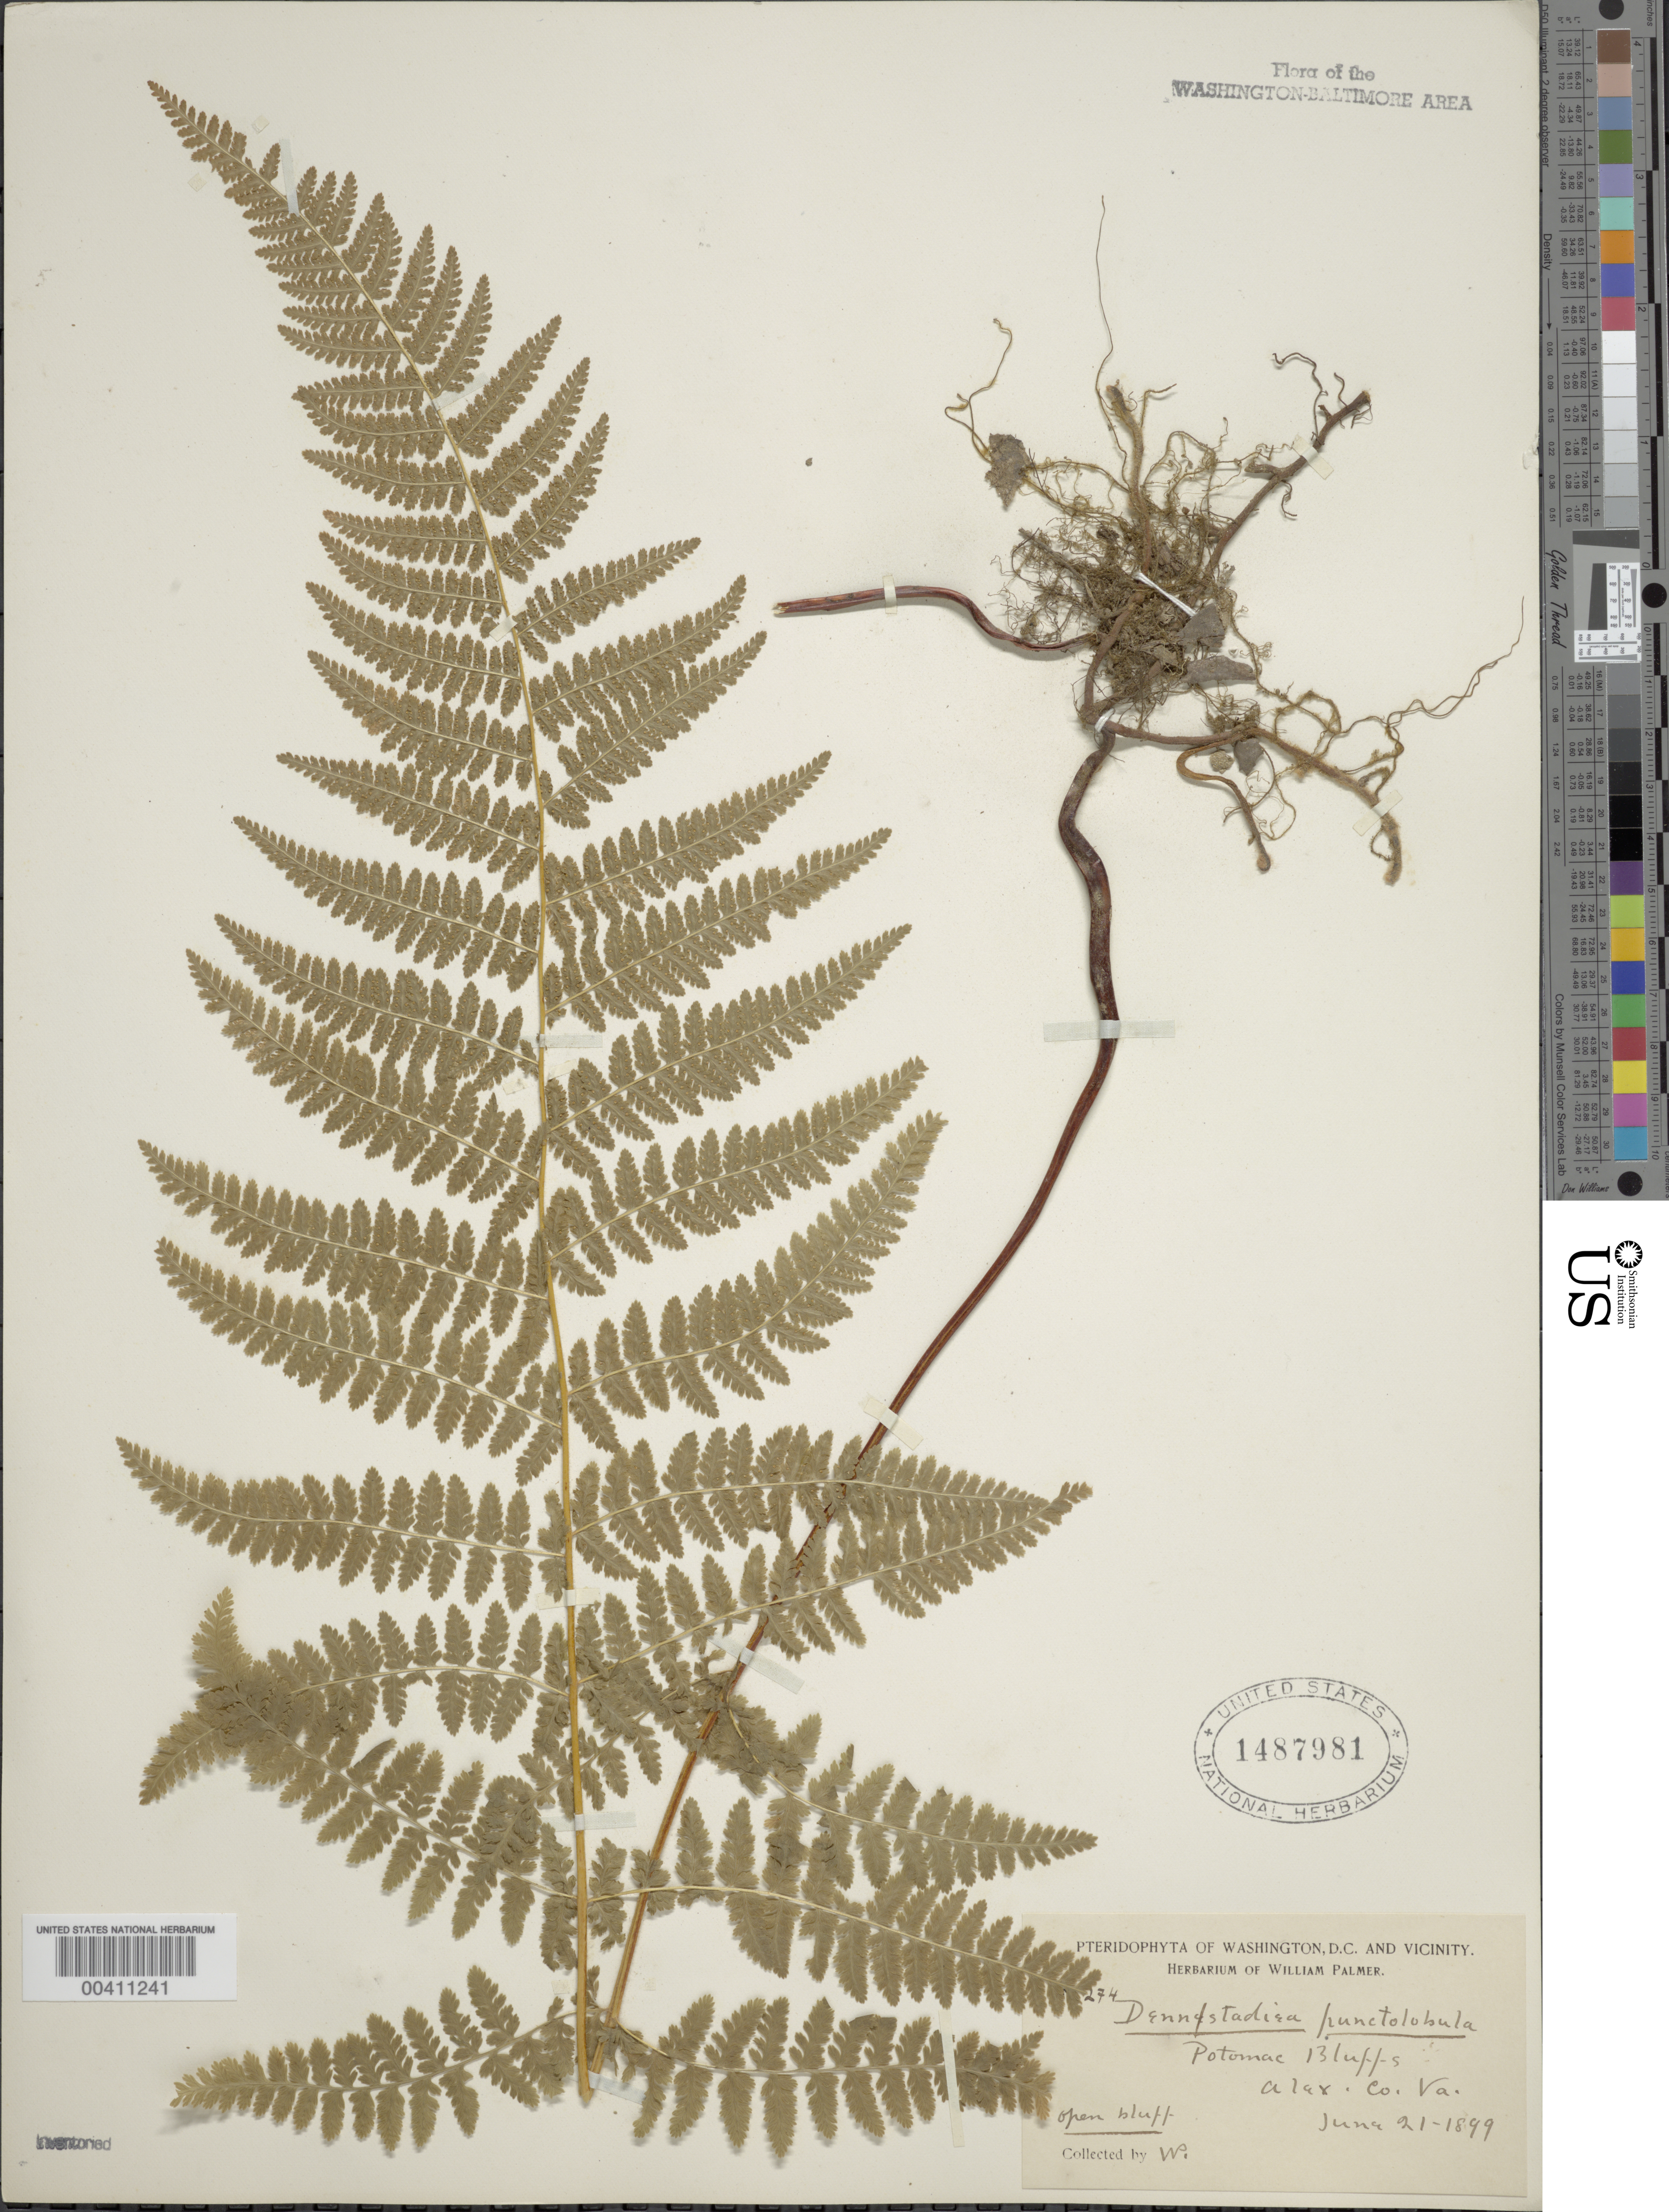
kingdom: Plantae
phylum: Tracheophyta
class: Polypodiopsida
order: Polypodiales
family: Dennstaedtiaceae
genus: Dennstaedtia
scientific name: Dennstaedtia punctilobula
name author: (Michx.) T. Moore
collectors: W. Palmer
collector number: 274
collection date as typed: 21 Jun 1899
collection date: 1899-06-21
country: United States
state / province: Virginia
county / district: Arlington / Fairfax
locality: Potomac Bluffs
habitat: Open bluff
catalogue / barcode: US 1487981